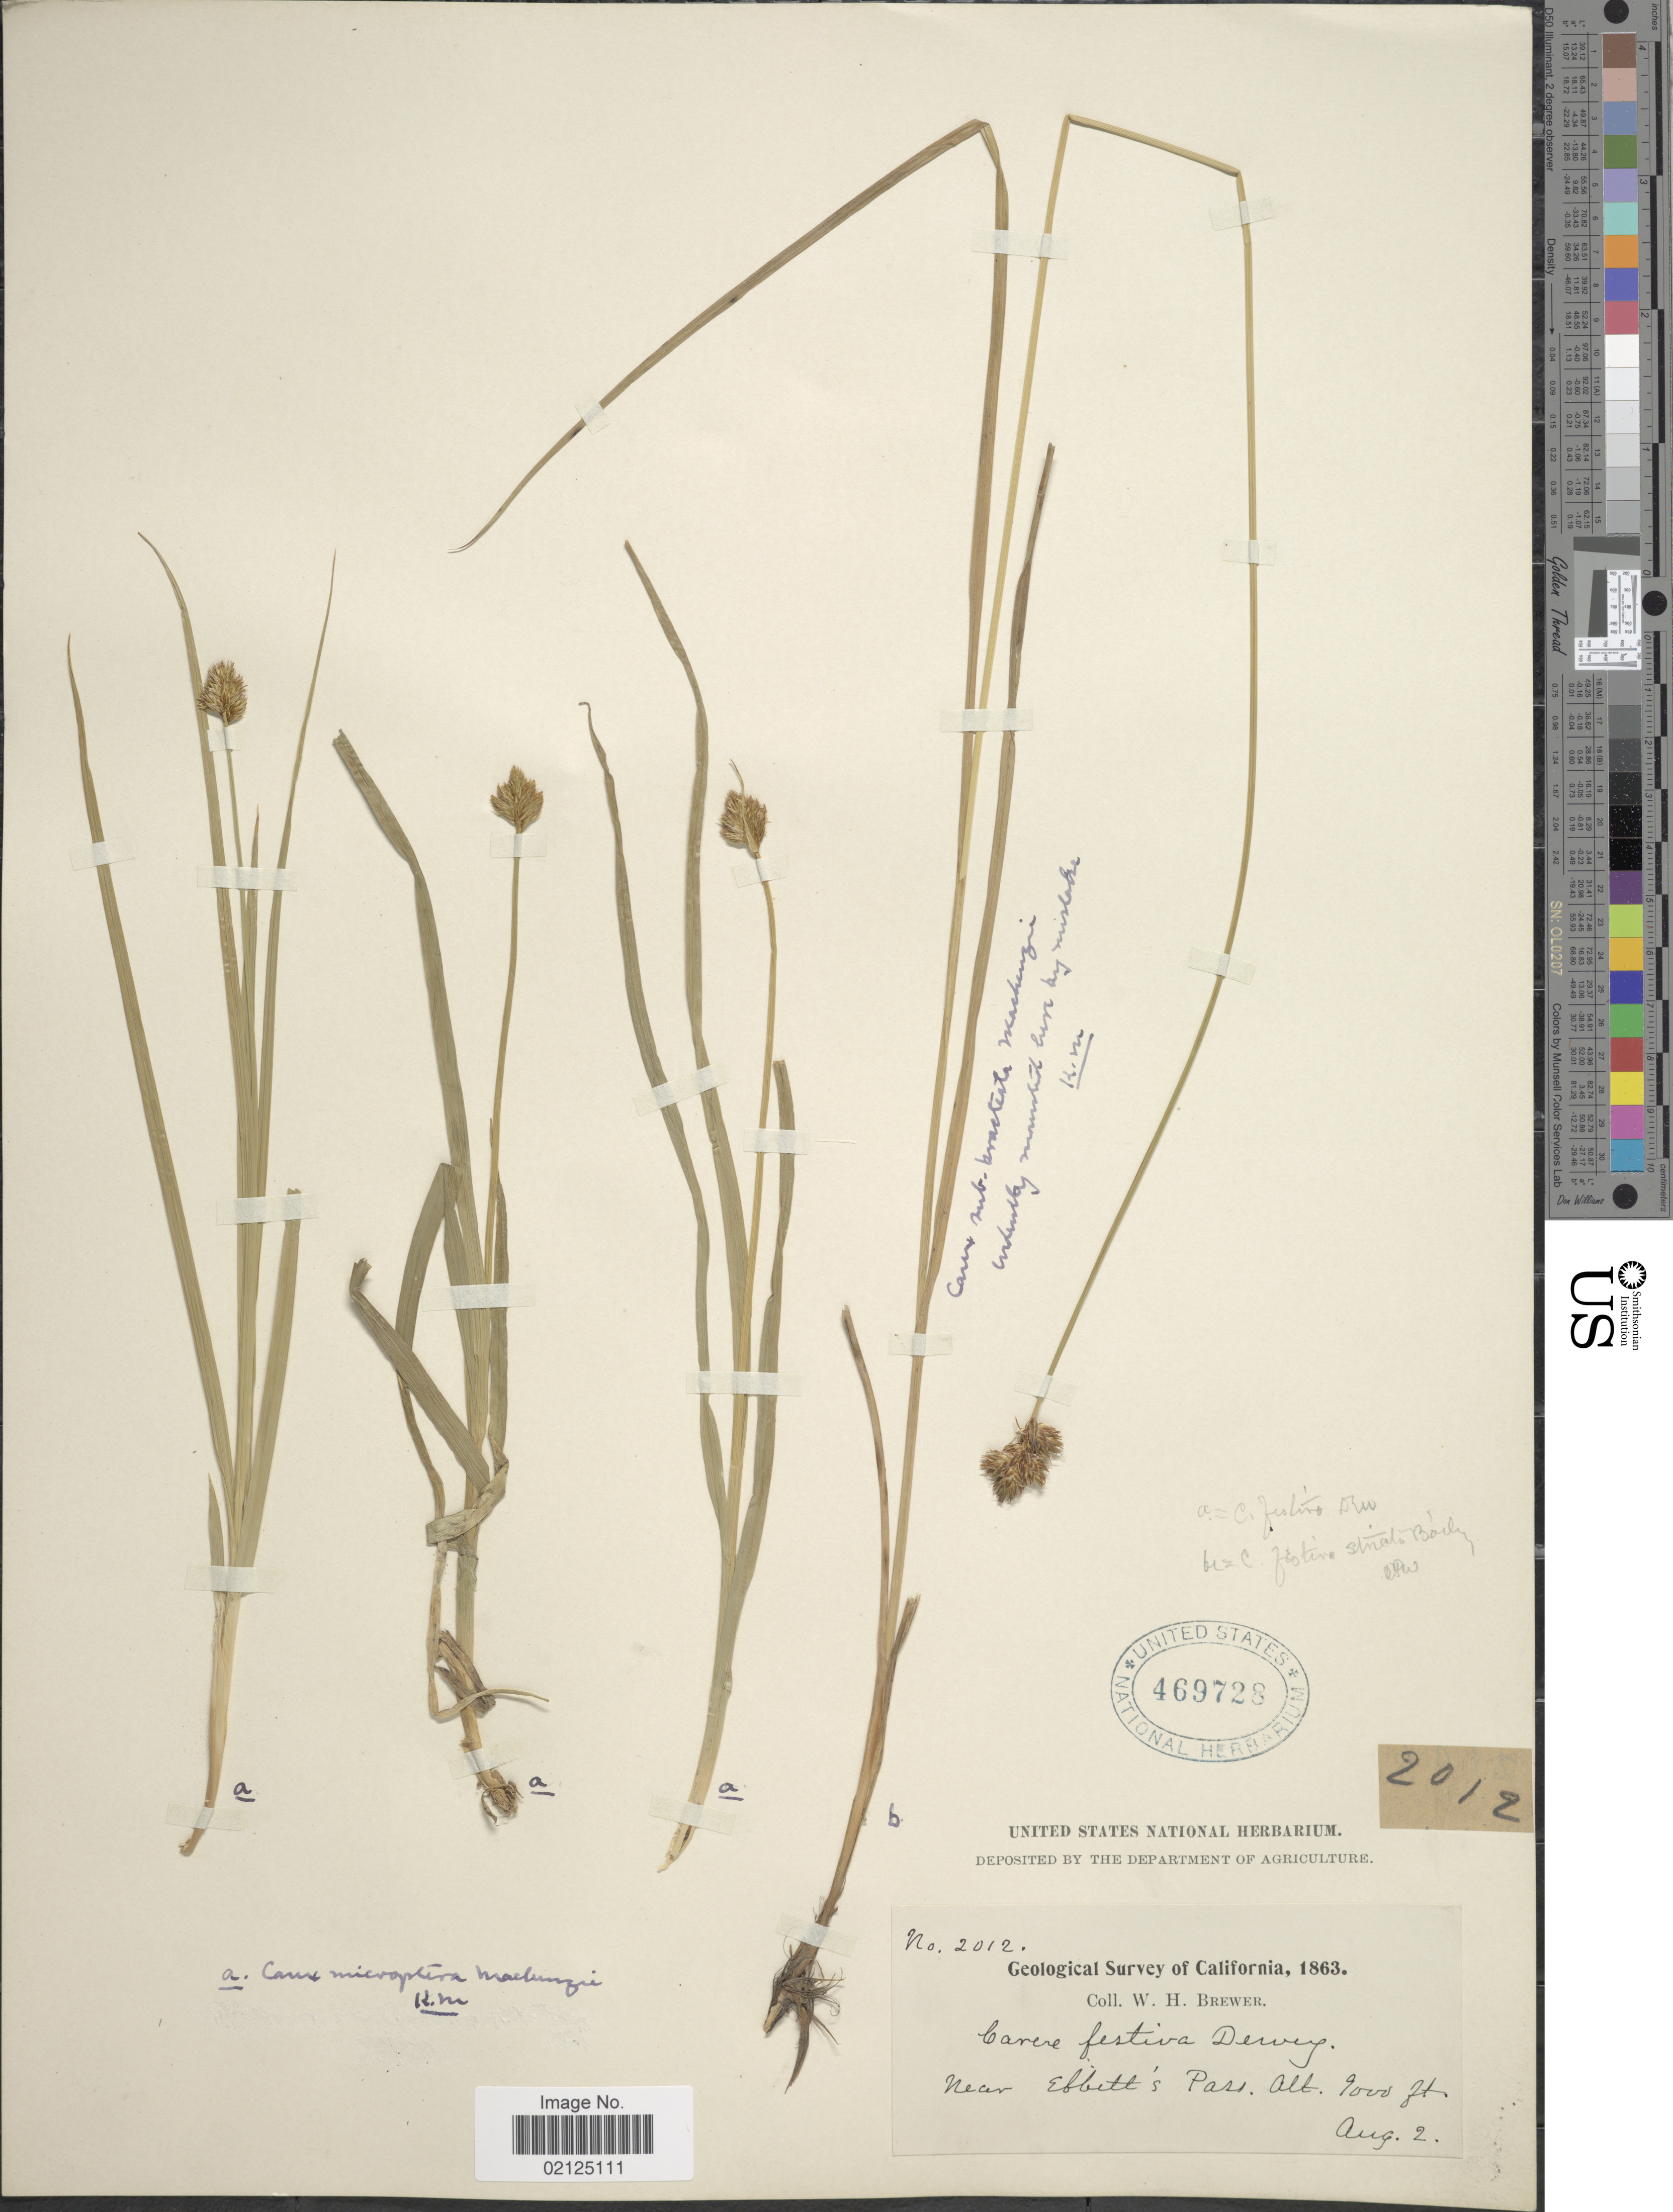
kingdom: Plantae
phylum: Tracheophyta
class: Liliopsida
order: Poales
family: Cyperaceae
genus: Carex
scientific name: Carex microptera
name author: Mack.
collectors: W. H. Brewer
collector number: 2012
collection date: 1863-08-02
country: United States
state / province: California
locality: Geological Survey of California, Near Ebbett's Pass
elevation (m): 2743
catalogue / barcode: US 469728